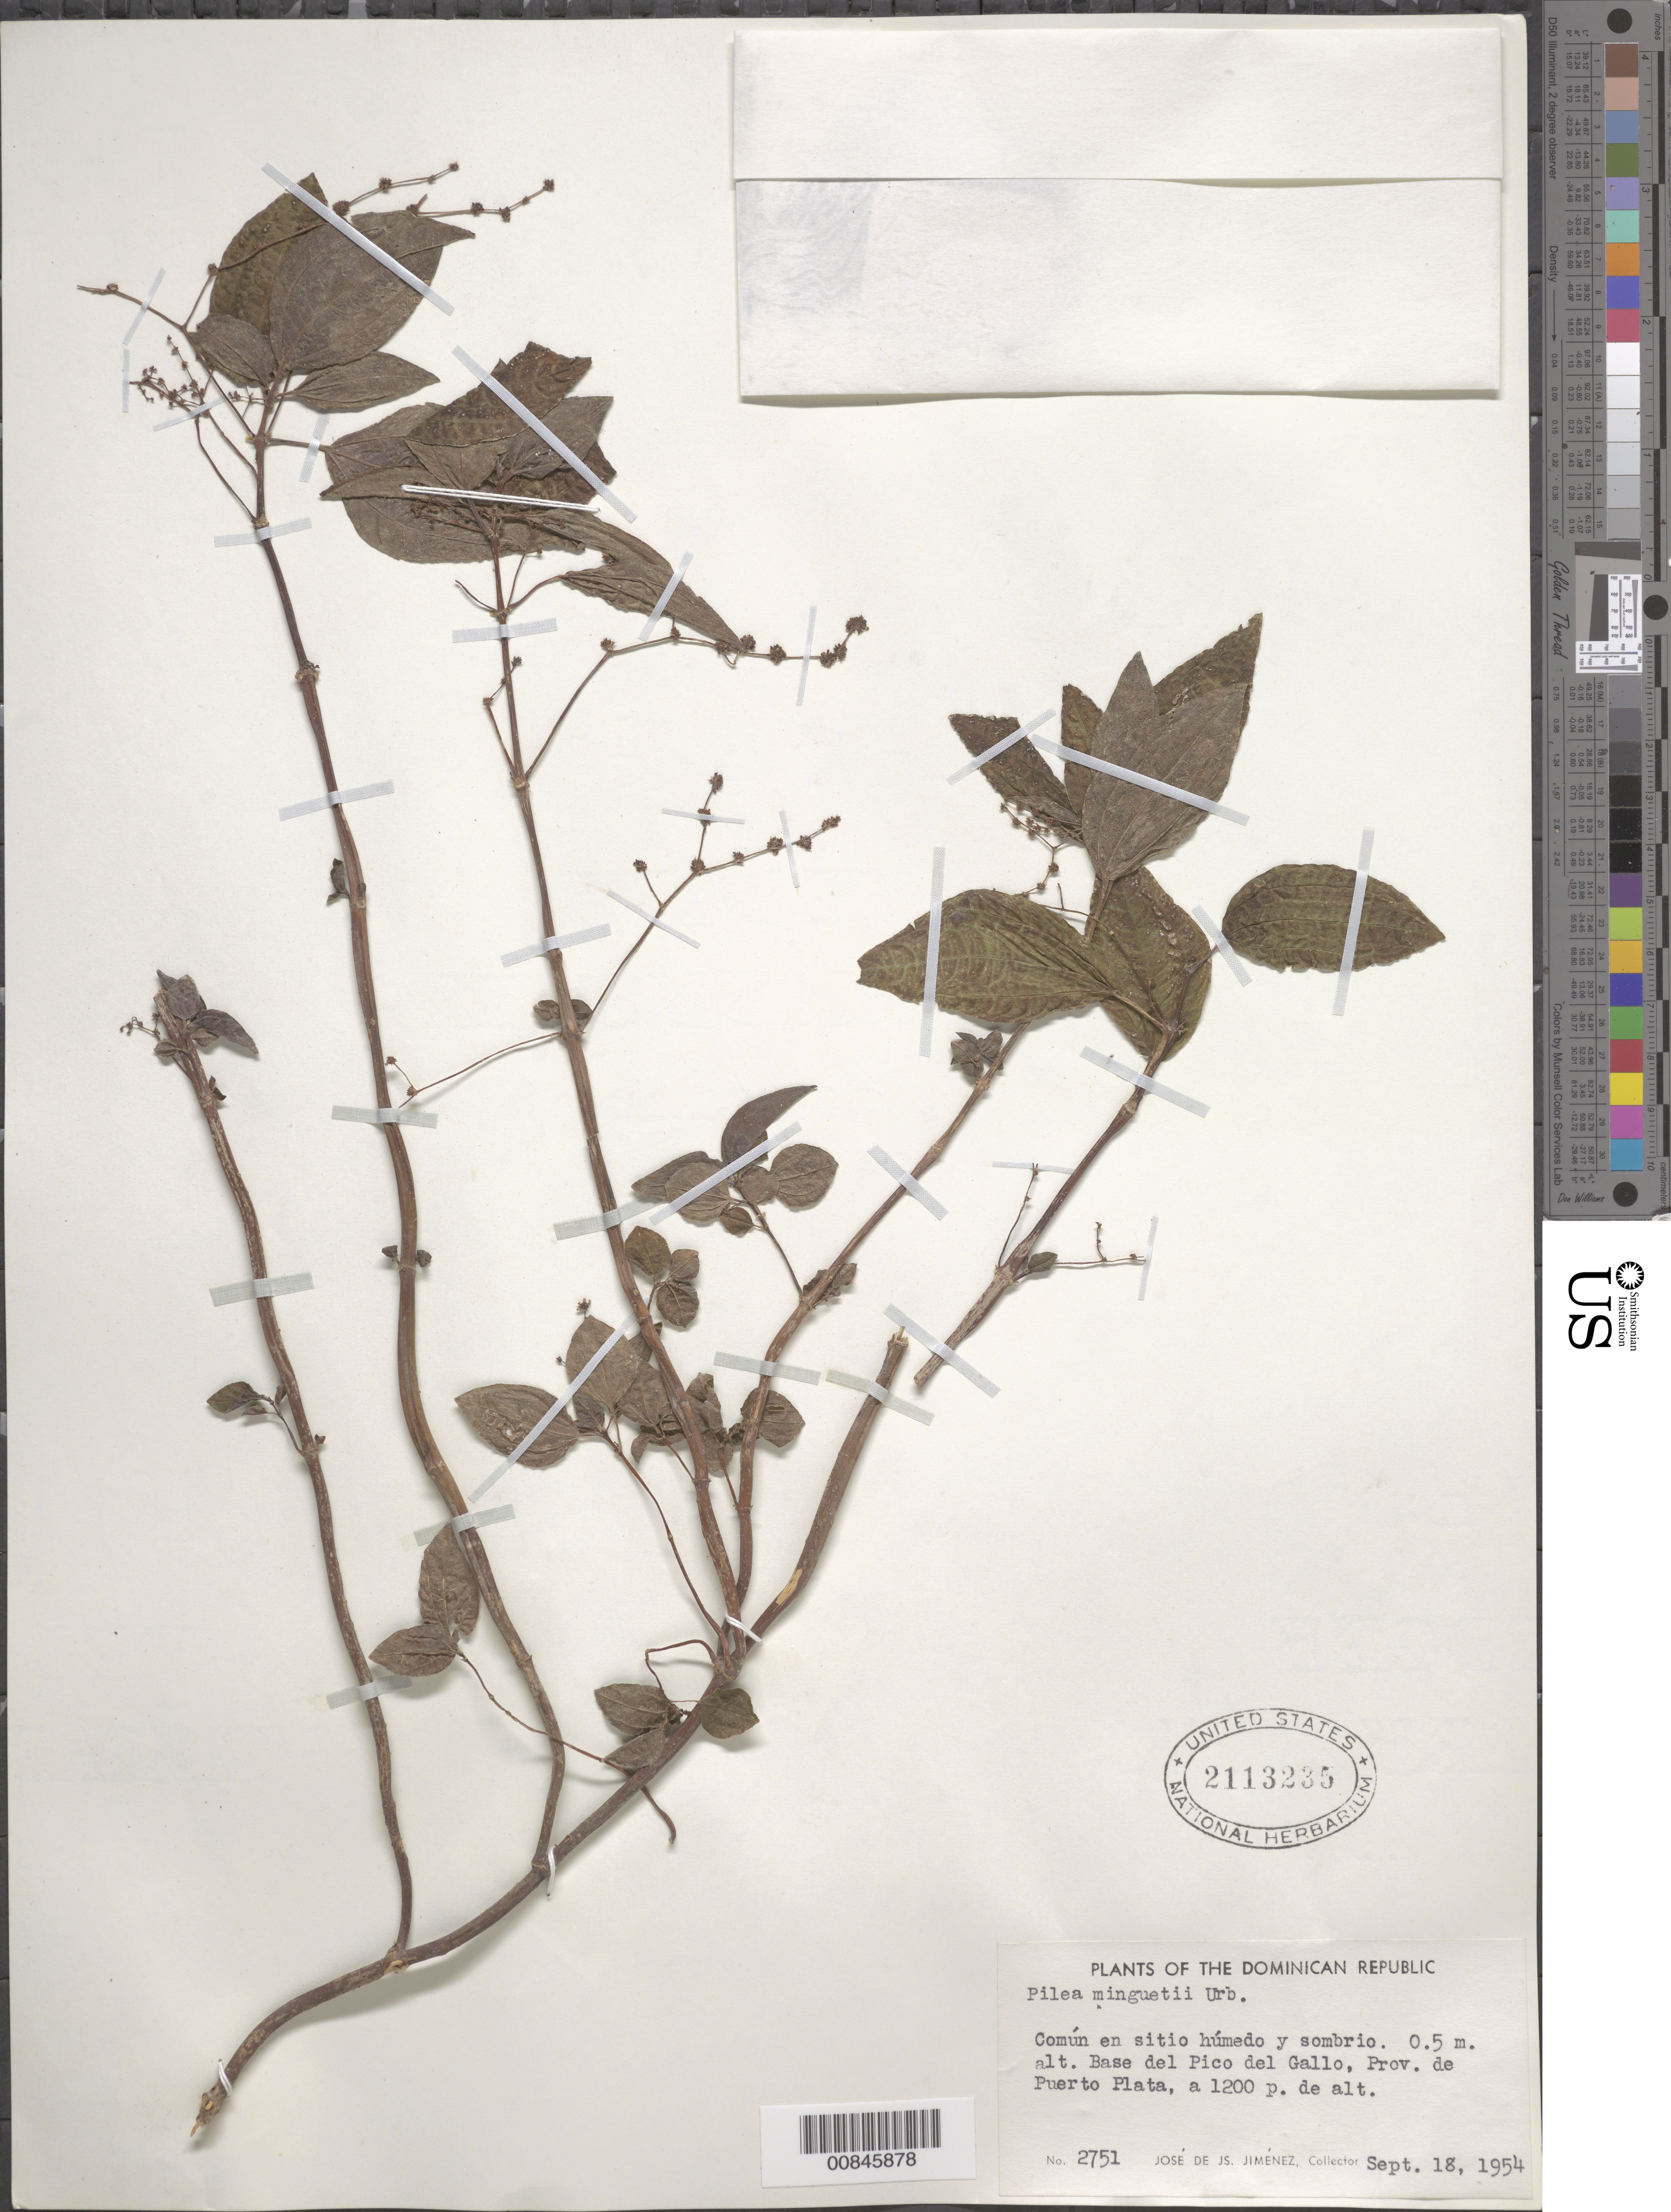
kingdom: Plantae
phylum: Tracheophyta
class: Magnoliopsida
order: Rosales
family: Urticaceae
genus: Pilea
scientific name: Pilea minguetii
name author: Urb.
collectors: J. J. Jiménez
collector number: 2751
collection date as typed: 18 Sep 1954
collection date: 1954-09-18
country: Dominican Republic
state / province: Puerto Plata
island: Hispaniola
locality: Base del Pico de Gallo.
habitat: Sitio húmedo y sombrío.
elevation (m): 366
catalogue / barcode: US 2113235